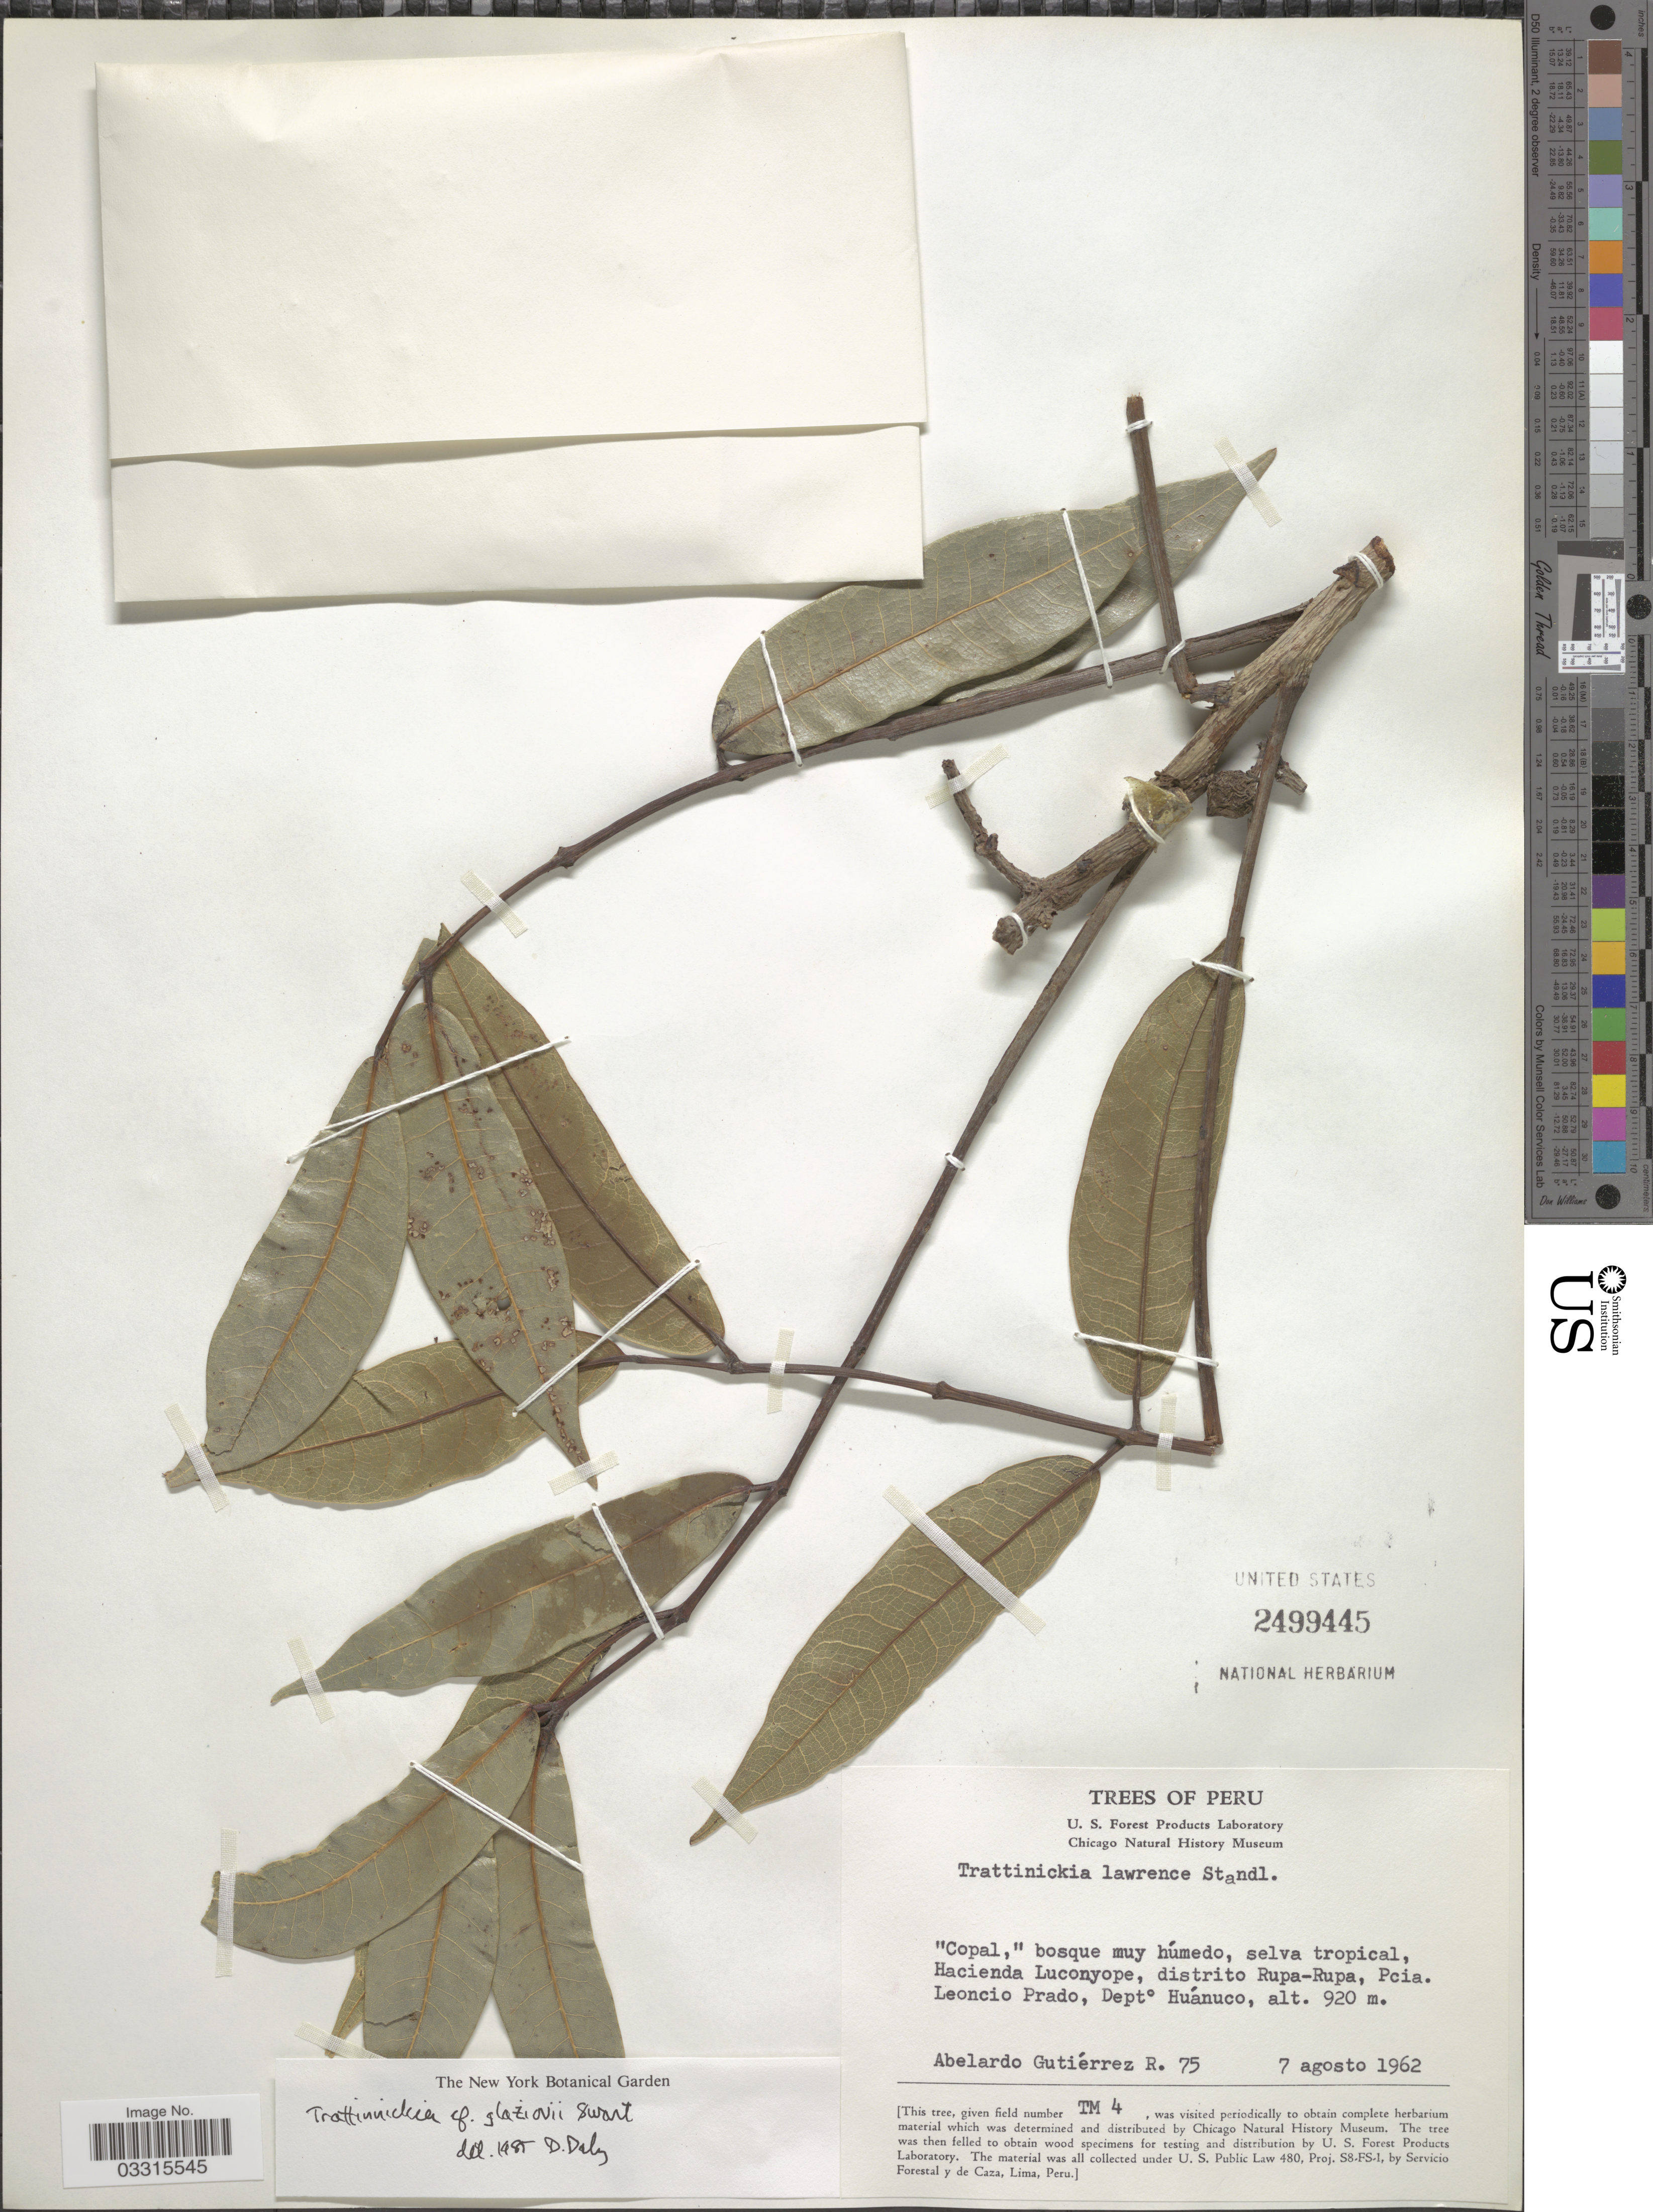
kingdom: Plantae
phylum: Tracheophyta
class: Magnoliopsida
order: Sapindales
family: Burseraceae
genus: Trattinnickia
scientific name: Trattinnickia glaziovii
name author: Swart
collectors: A. Gutiérrez R.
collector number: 75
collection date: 1962-08-07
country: Peru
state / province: Huánuco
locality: Hacienda Luconyope, distrito Rupa-Rupa, Pcia. Leoncio Prado, Depto Huánuco.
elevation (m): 920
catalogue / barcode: US 2499445